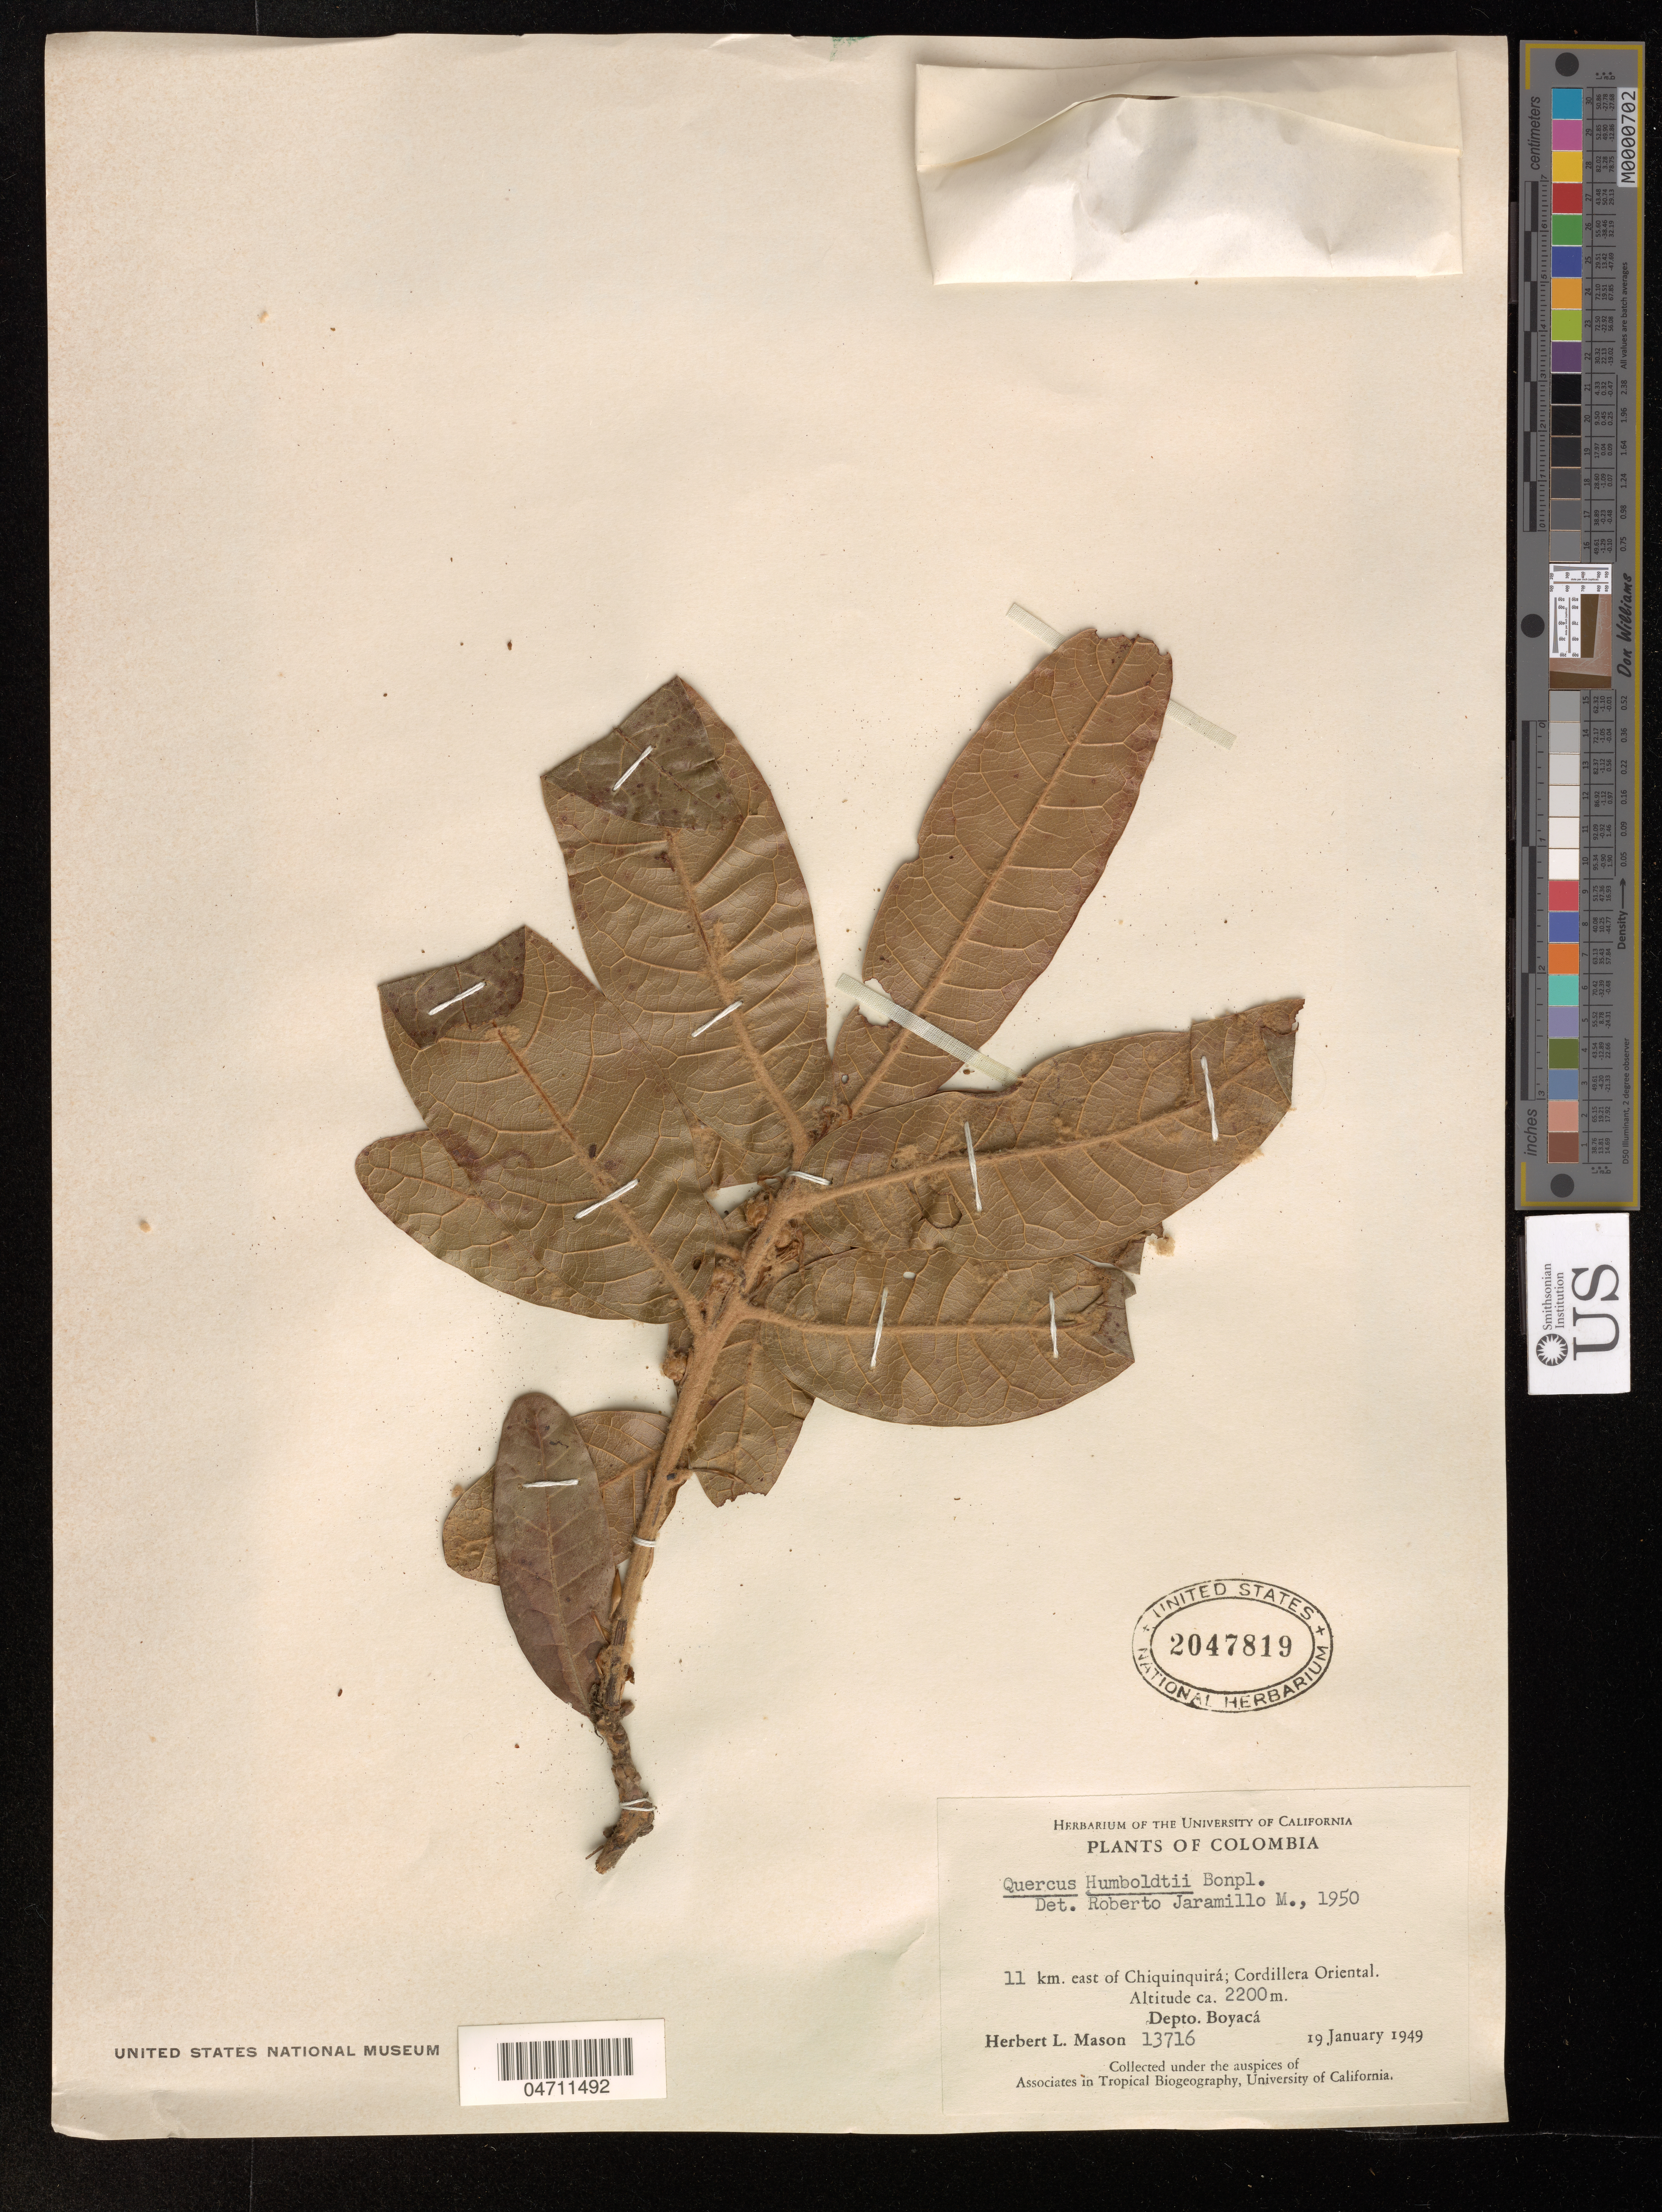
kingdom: Plantae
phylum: Tracheophyta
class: Magnoliopsida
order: Fagales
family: Fagaceae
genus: Quercus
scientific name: Quercus humboldtii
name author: Bonpl.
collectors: H. Mason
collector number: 13716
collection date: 1949-01-19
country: Colombia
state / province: Boyacá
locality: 11 km. east of Chiquinquirá; Cordillera Oriental. Depto. Boyacá.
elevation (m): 2200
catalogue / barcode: US 2047819